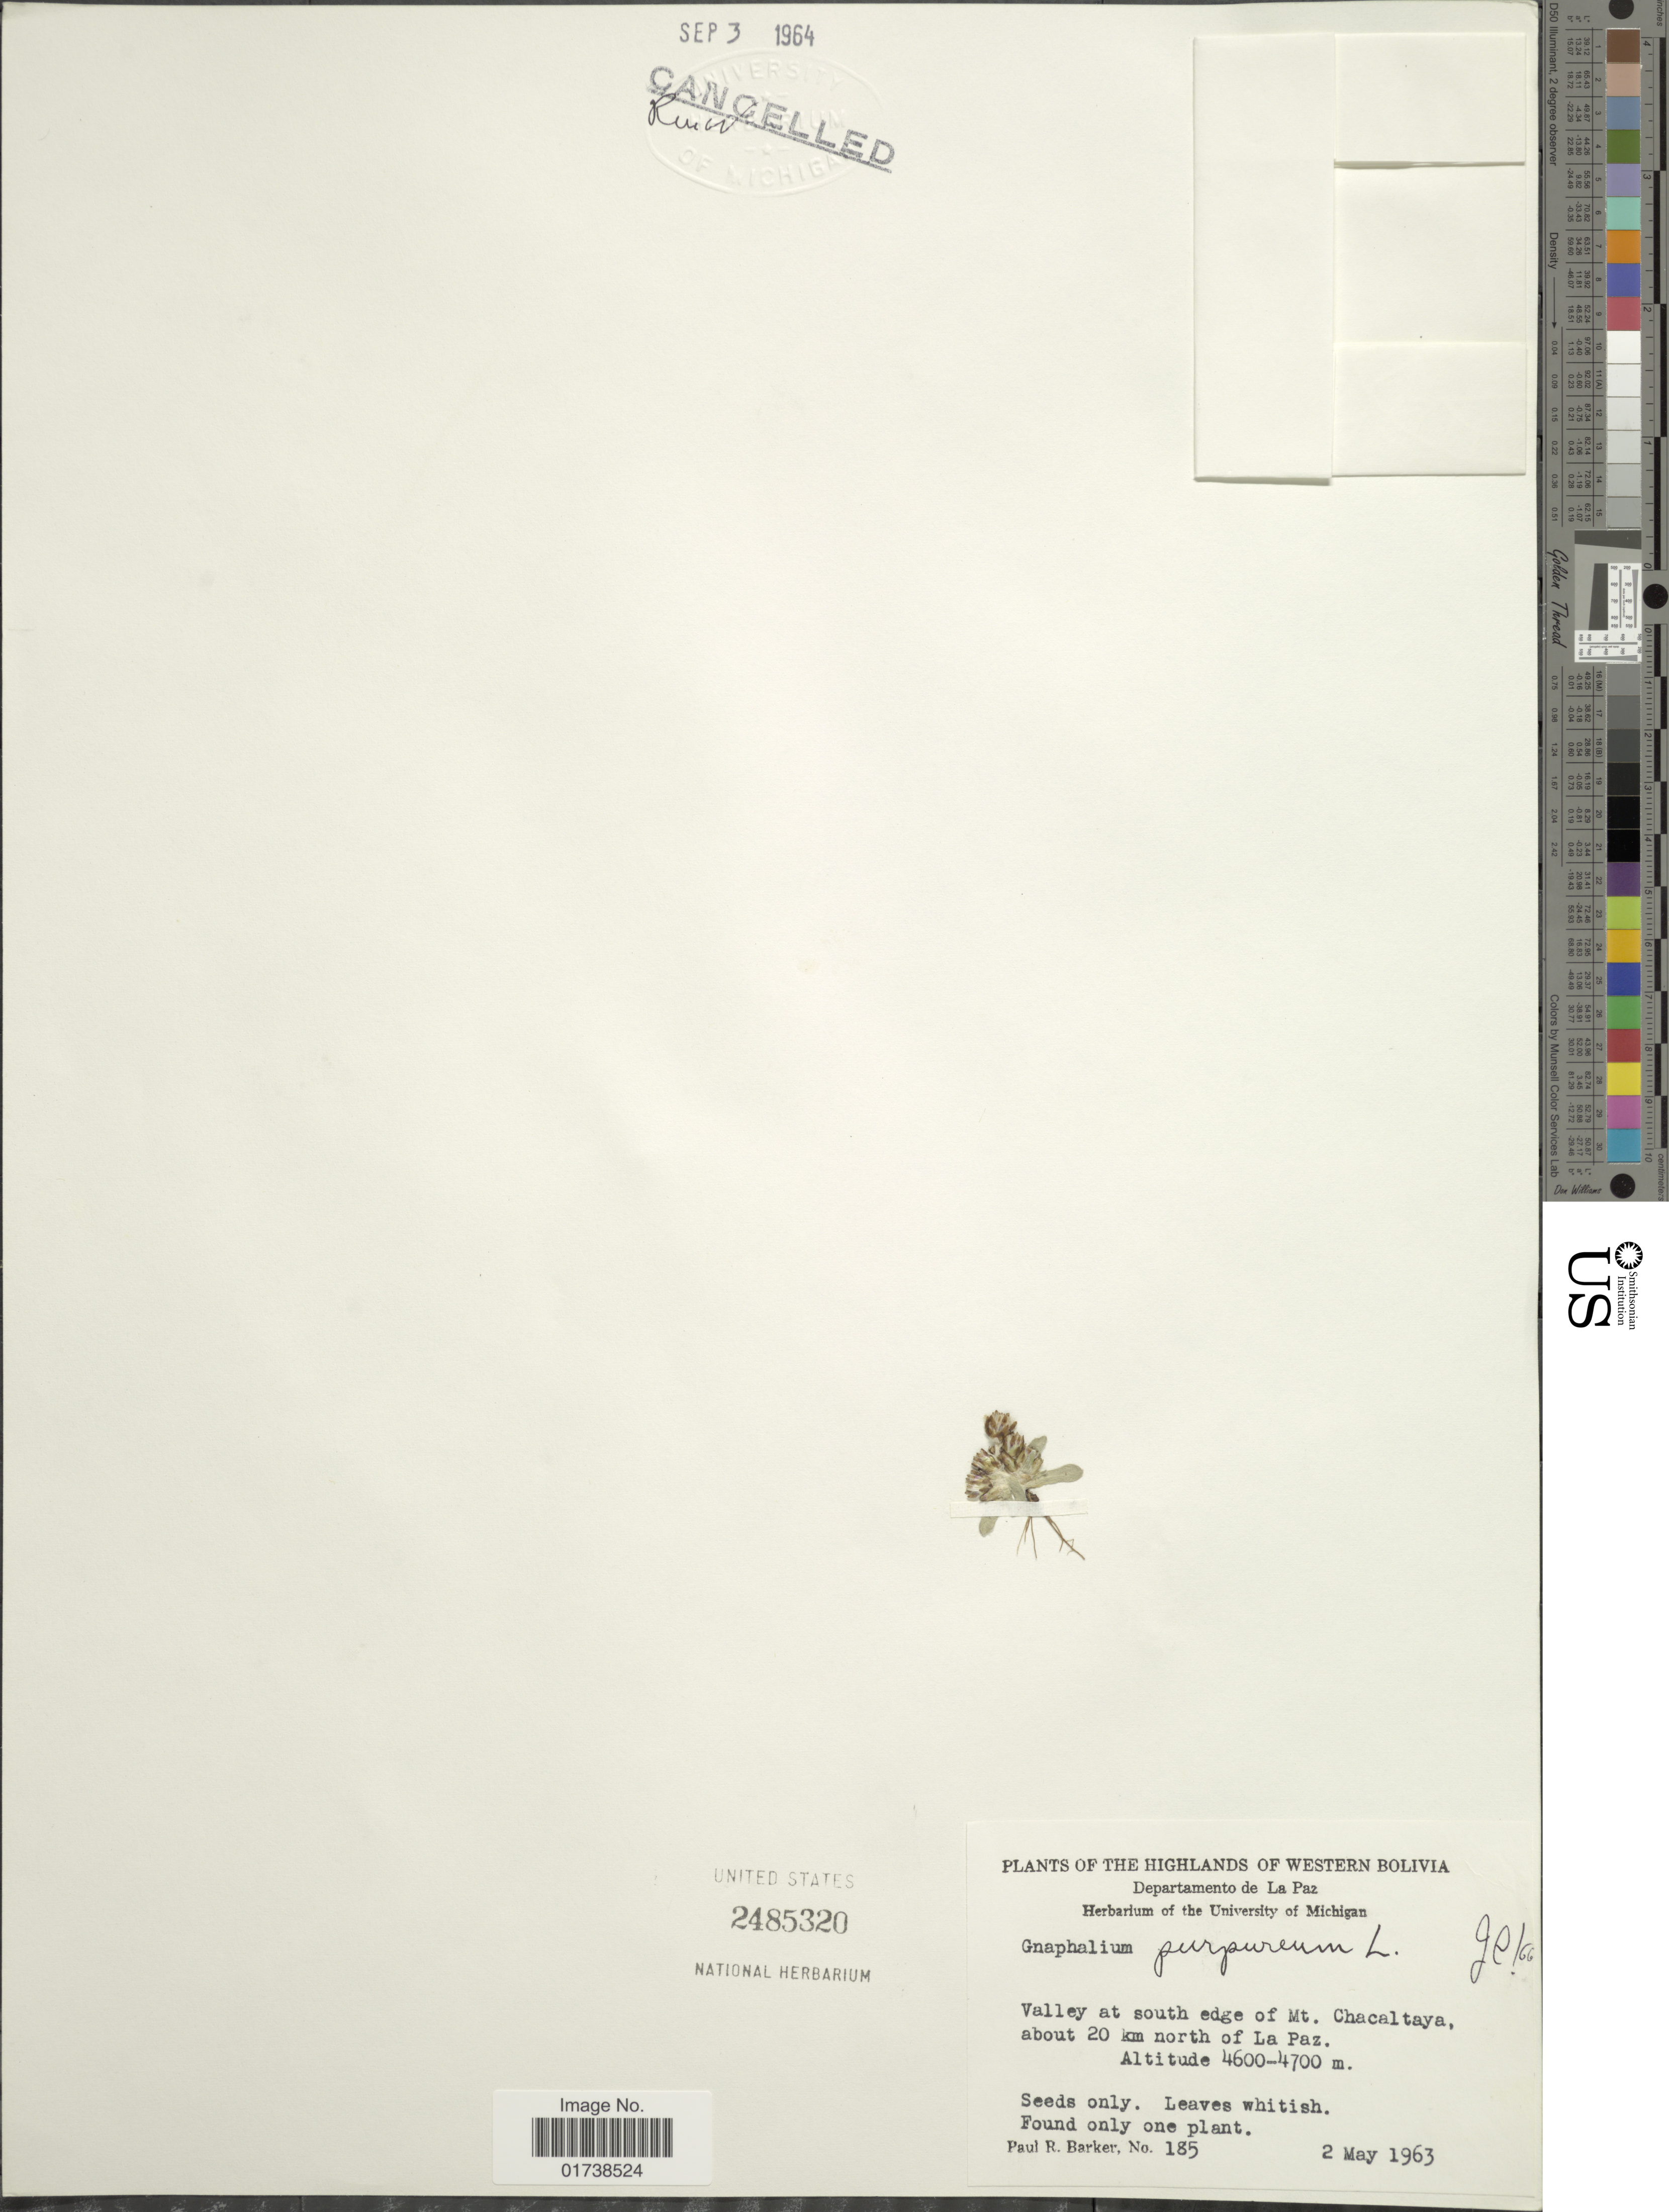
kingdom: Plantae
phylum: Tracheophyta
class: Magnoliopsida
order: Asterales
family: Asteraceae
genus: Gamochaeta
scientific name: Gamochaeta purpurea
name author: (L.) Cabrera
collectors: P. R. Barker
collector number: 185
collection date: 1963-05-02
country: Bolivia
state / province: La Paz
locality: Valley at south edge of Mt. Chacaltaya, about 20 km north of La Paz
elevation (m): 4600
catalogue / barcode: US 2485320